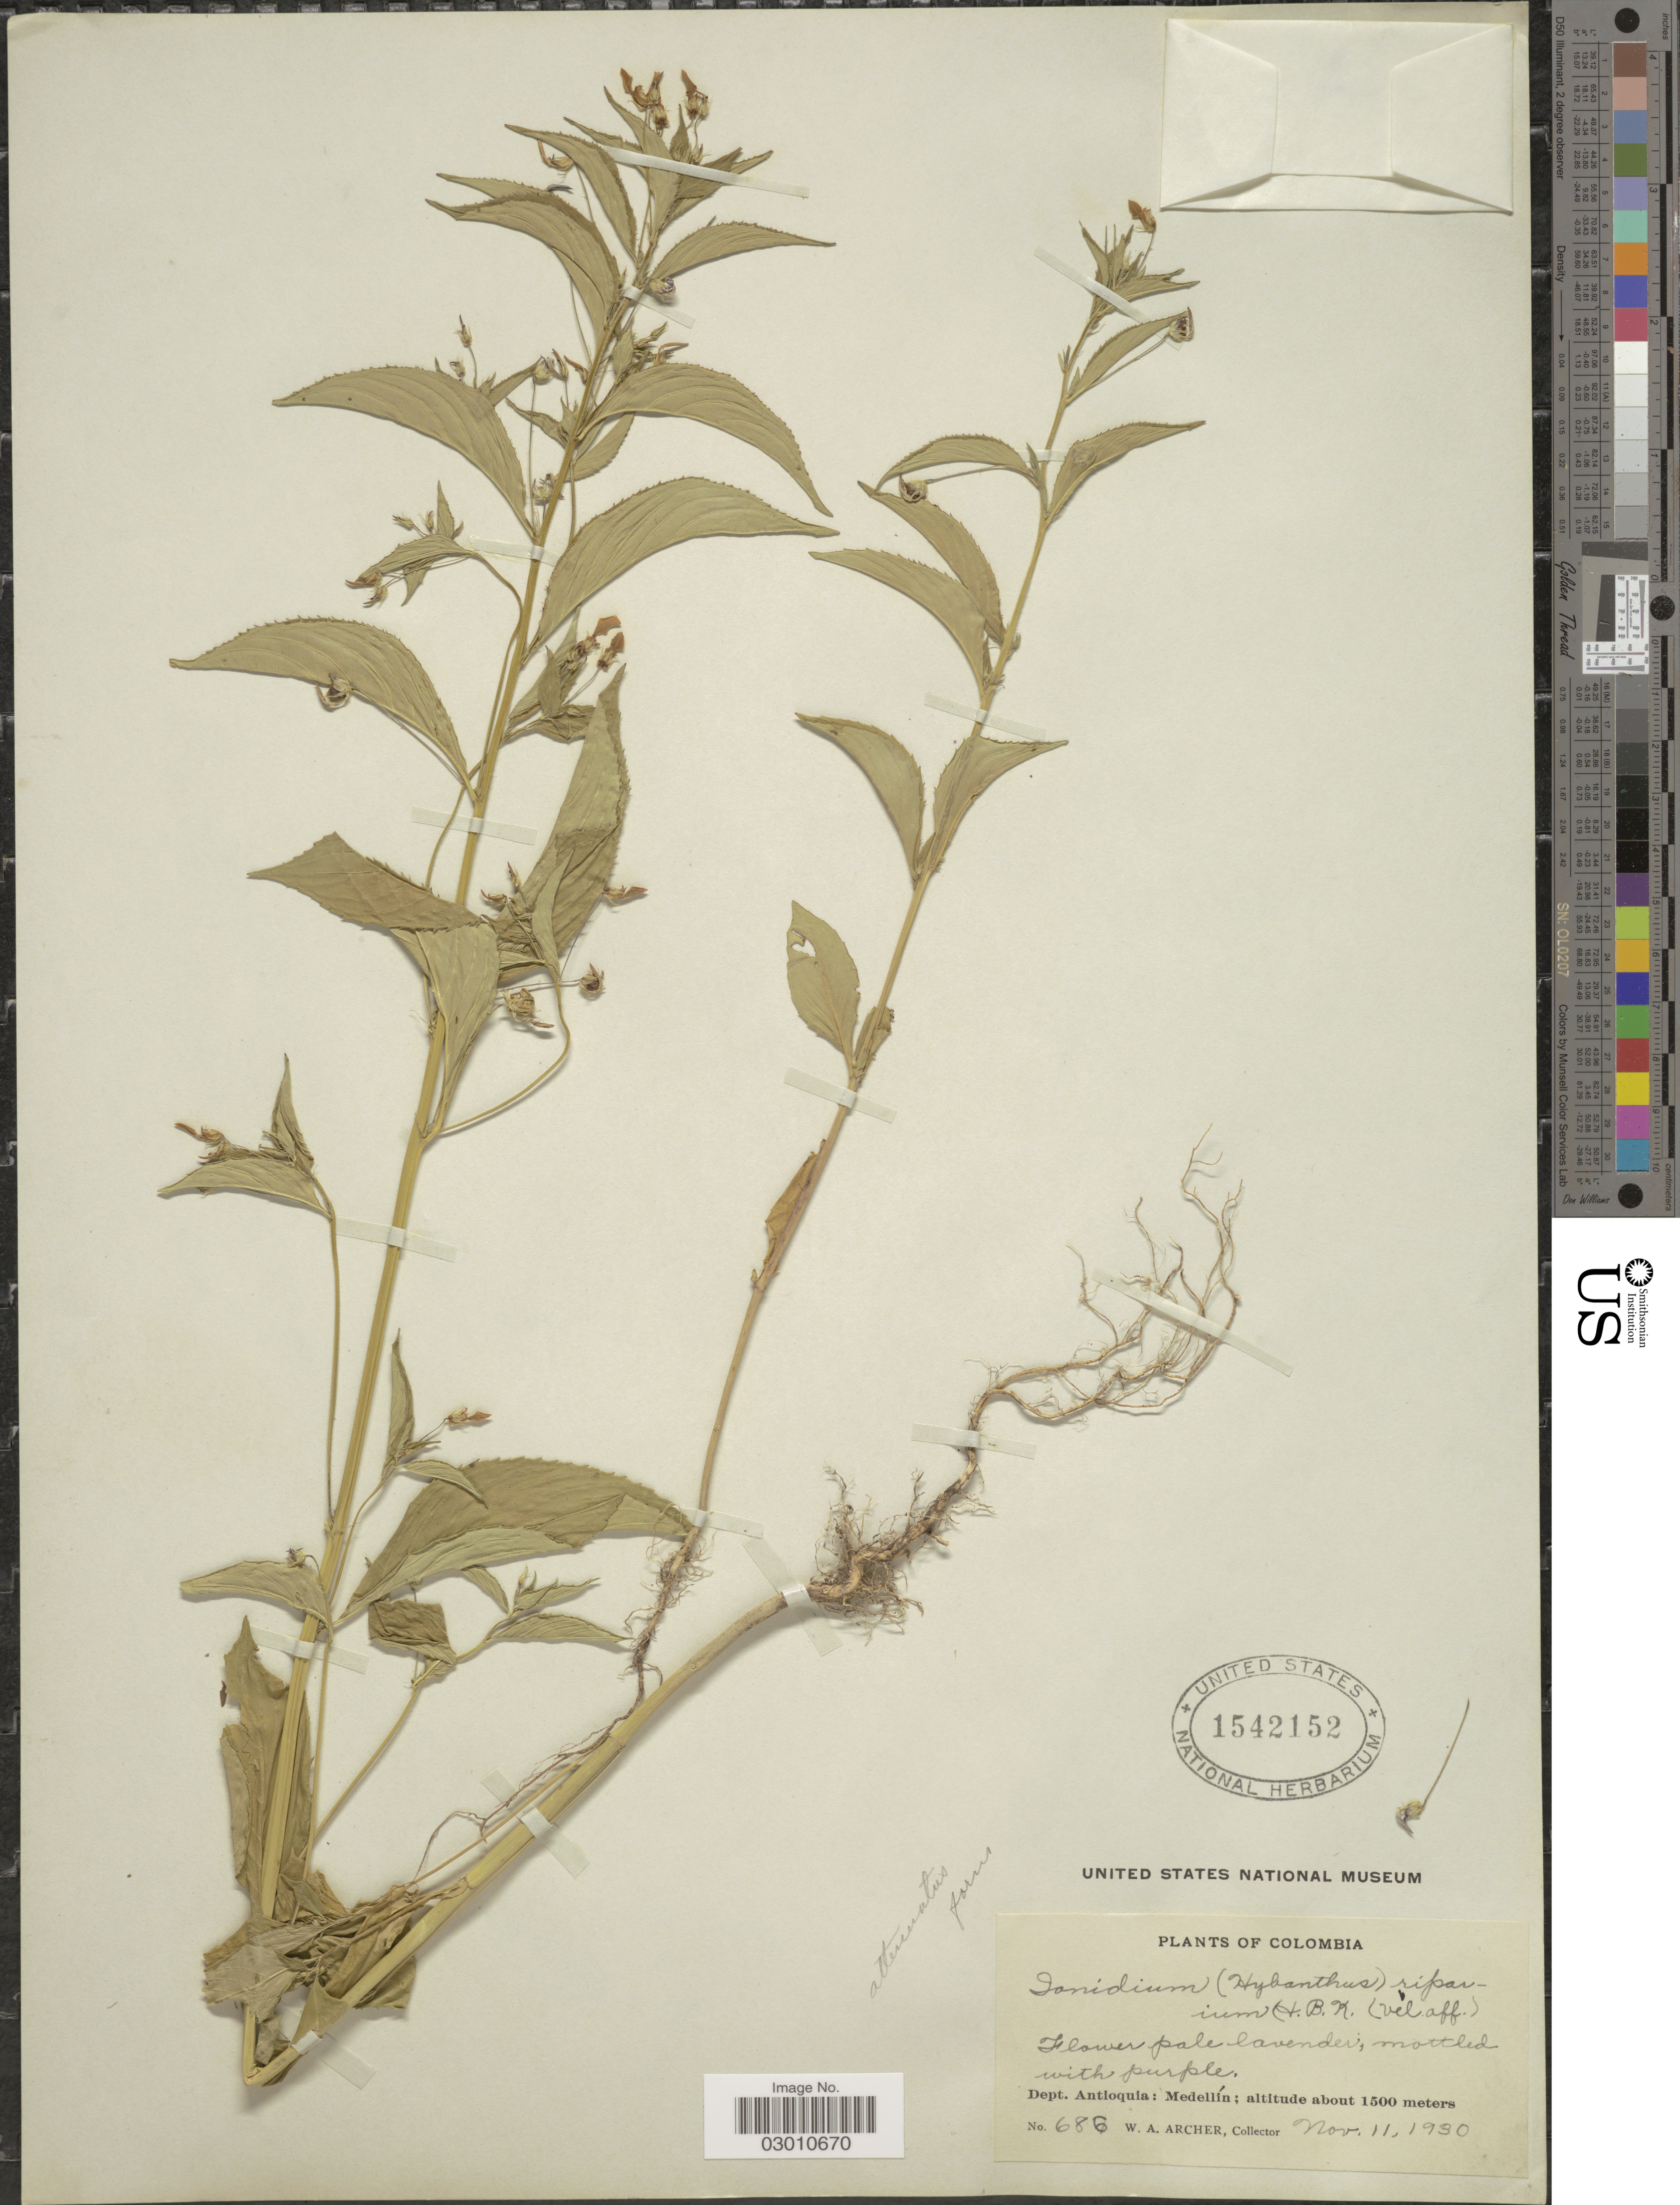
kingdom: Plantae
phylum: Tracheophyta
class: Magnoliopsida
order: Malpighiales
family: Violaceae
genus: Pombalia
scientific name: Pombalia attenuata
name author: (Humb. & Bonpl. ex Willd.) Paula-Souza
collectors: W. Archer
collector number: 686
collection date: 1930-11-11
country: Colombia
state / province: Antioquia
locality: Dept. Antioquia: Medellín.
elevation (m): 1500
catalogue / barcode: US 1542152